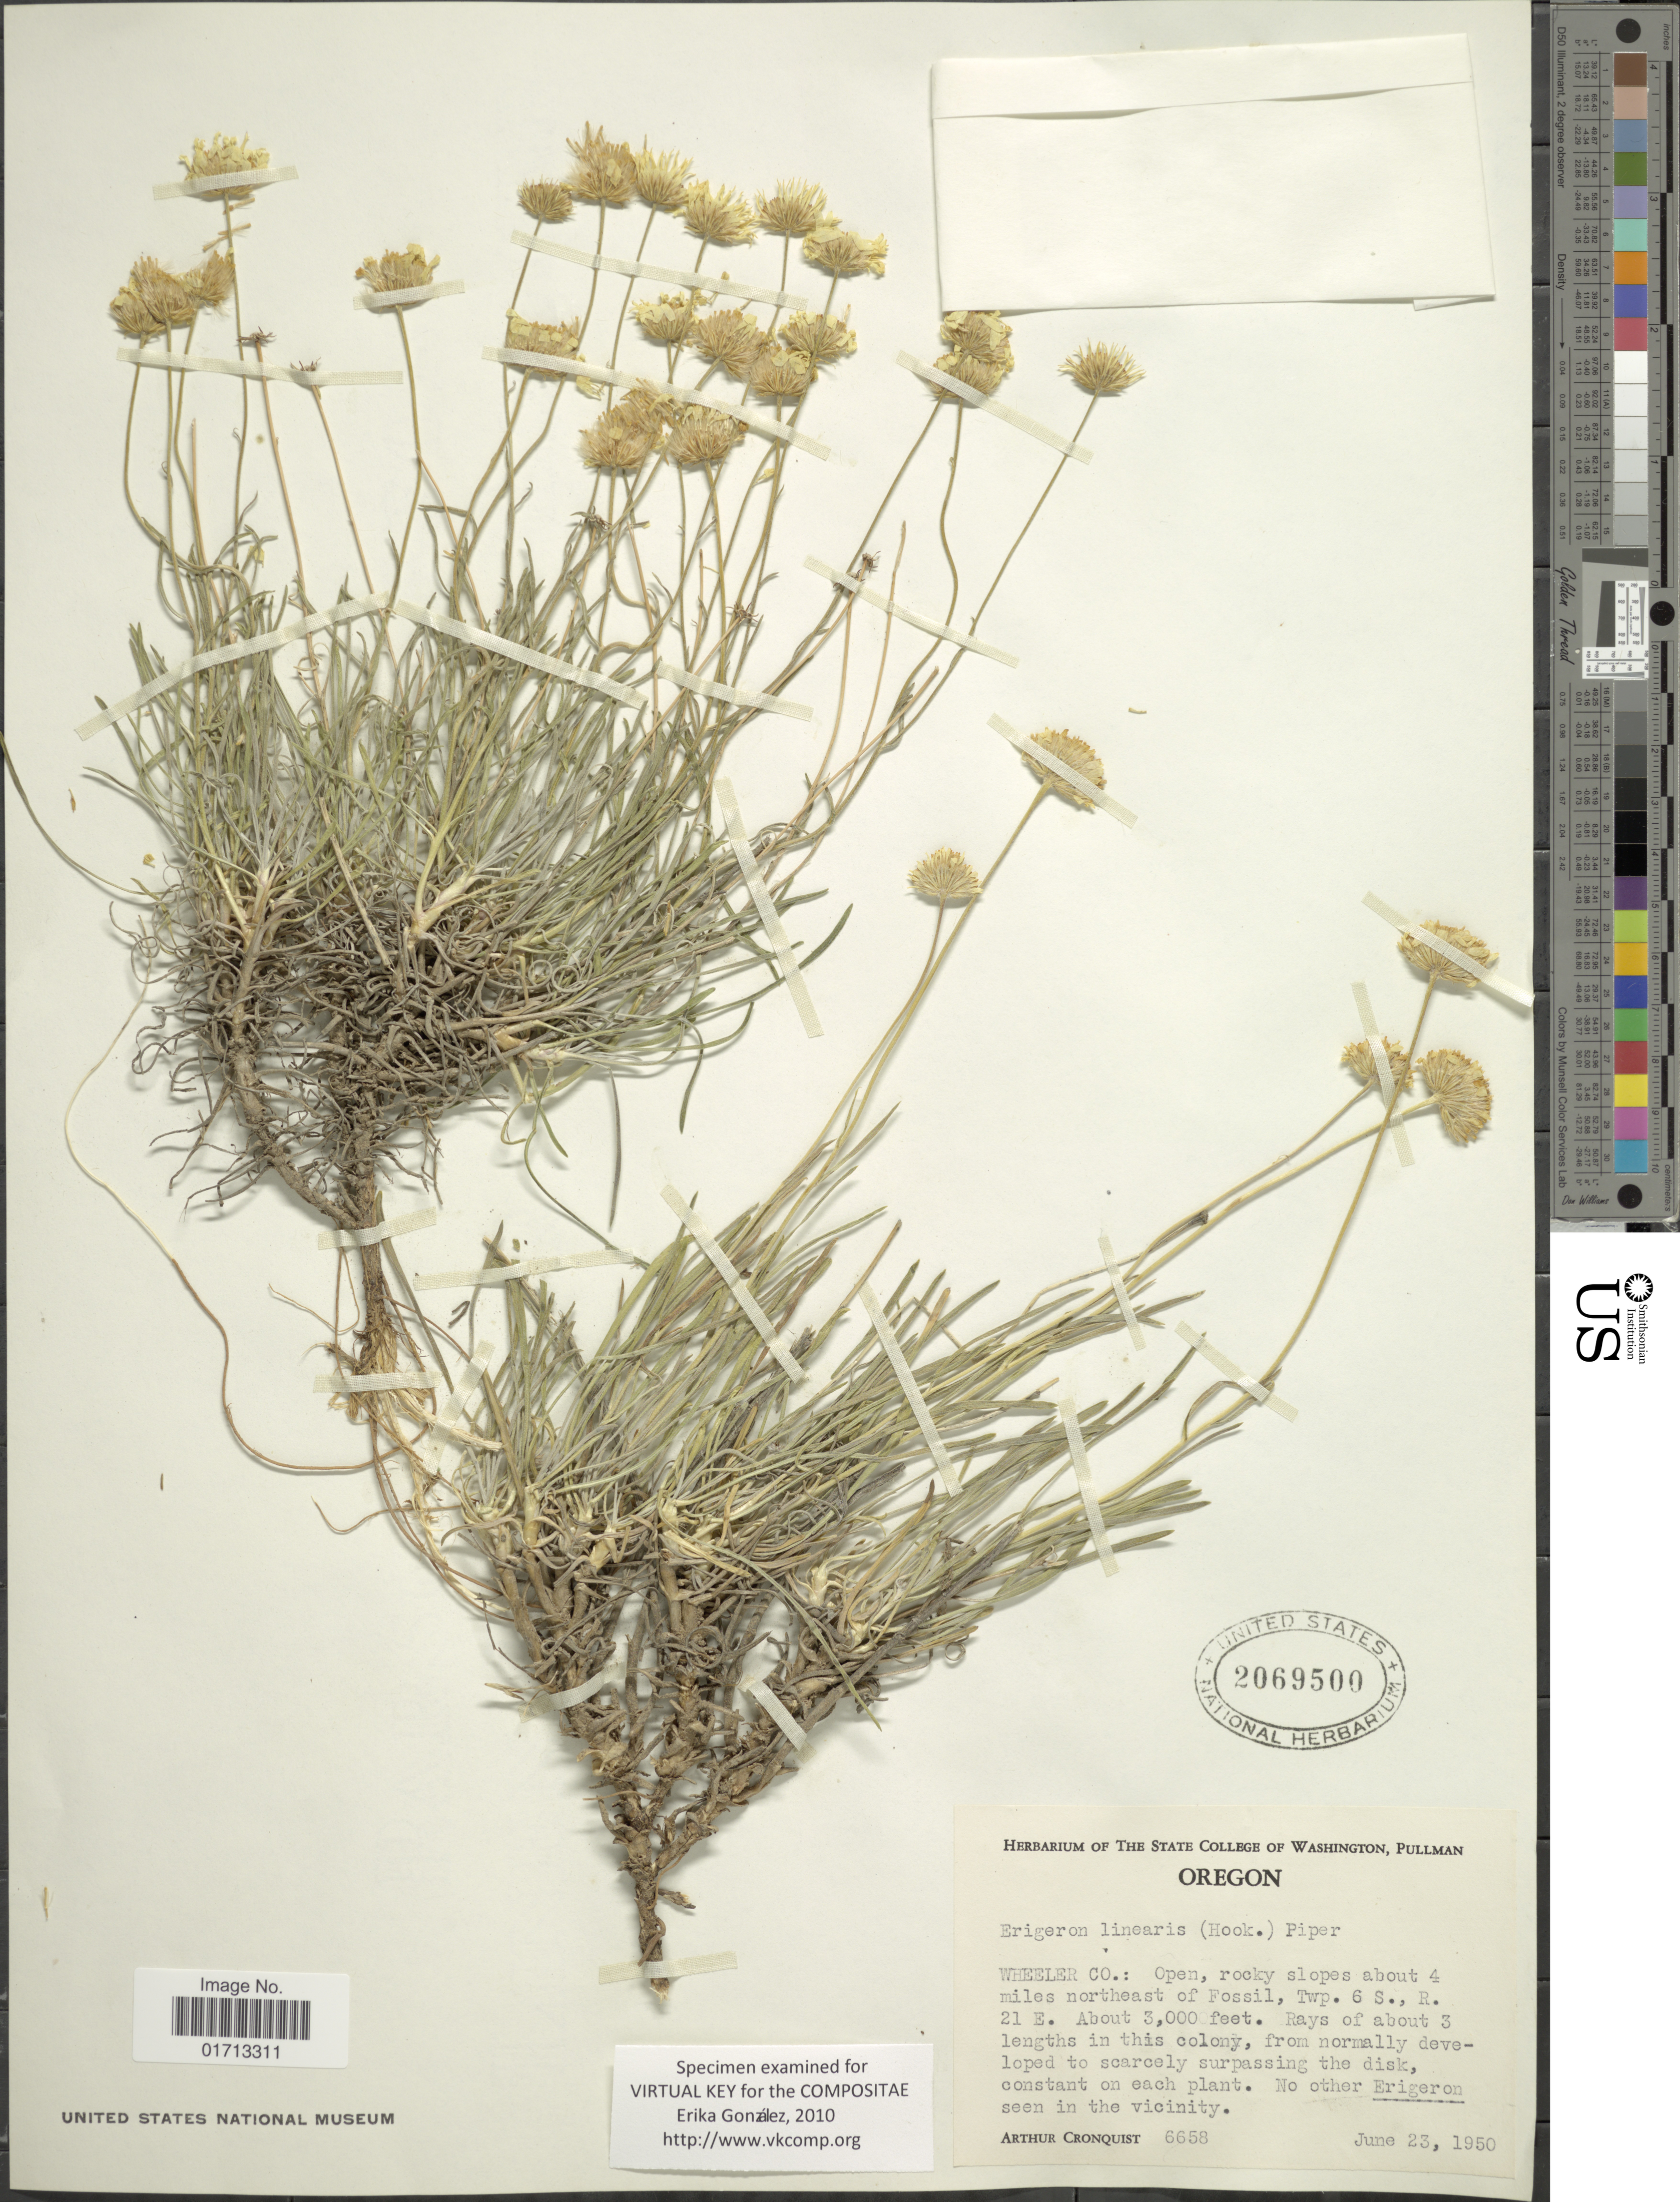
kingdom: Plantae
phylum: Tracheophyta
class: Magnoliopsida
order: Asterales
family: Asteraceae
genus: Erigeron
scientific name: Erigeron linearis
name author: (Hook.) Piper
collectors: A. J. Cronquist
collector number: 6658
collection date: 1950-06-23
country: United States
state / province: Oregon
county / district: Wheeler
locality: Wheeler Co.: about 4 miles northeast of Fossil, Twp. 6 S., R. 21 E.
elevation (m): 914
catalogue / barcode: US 2069500